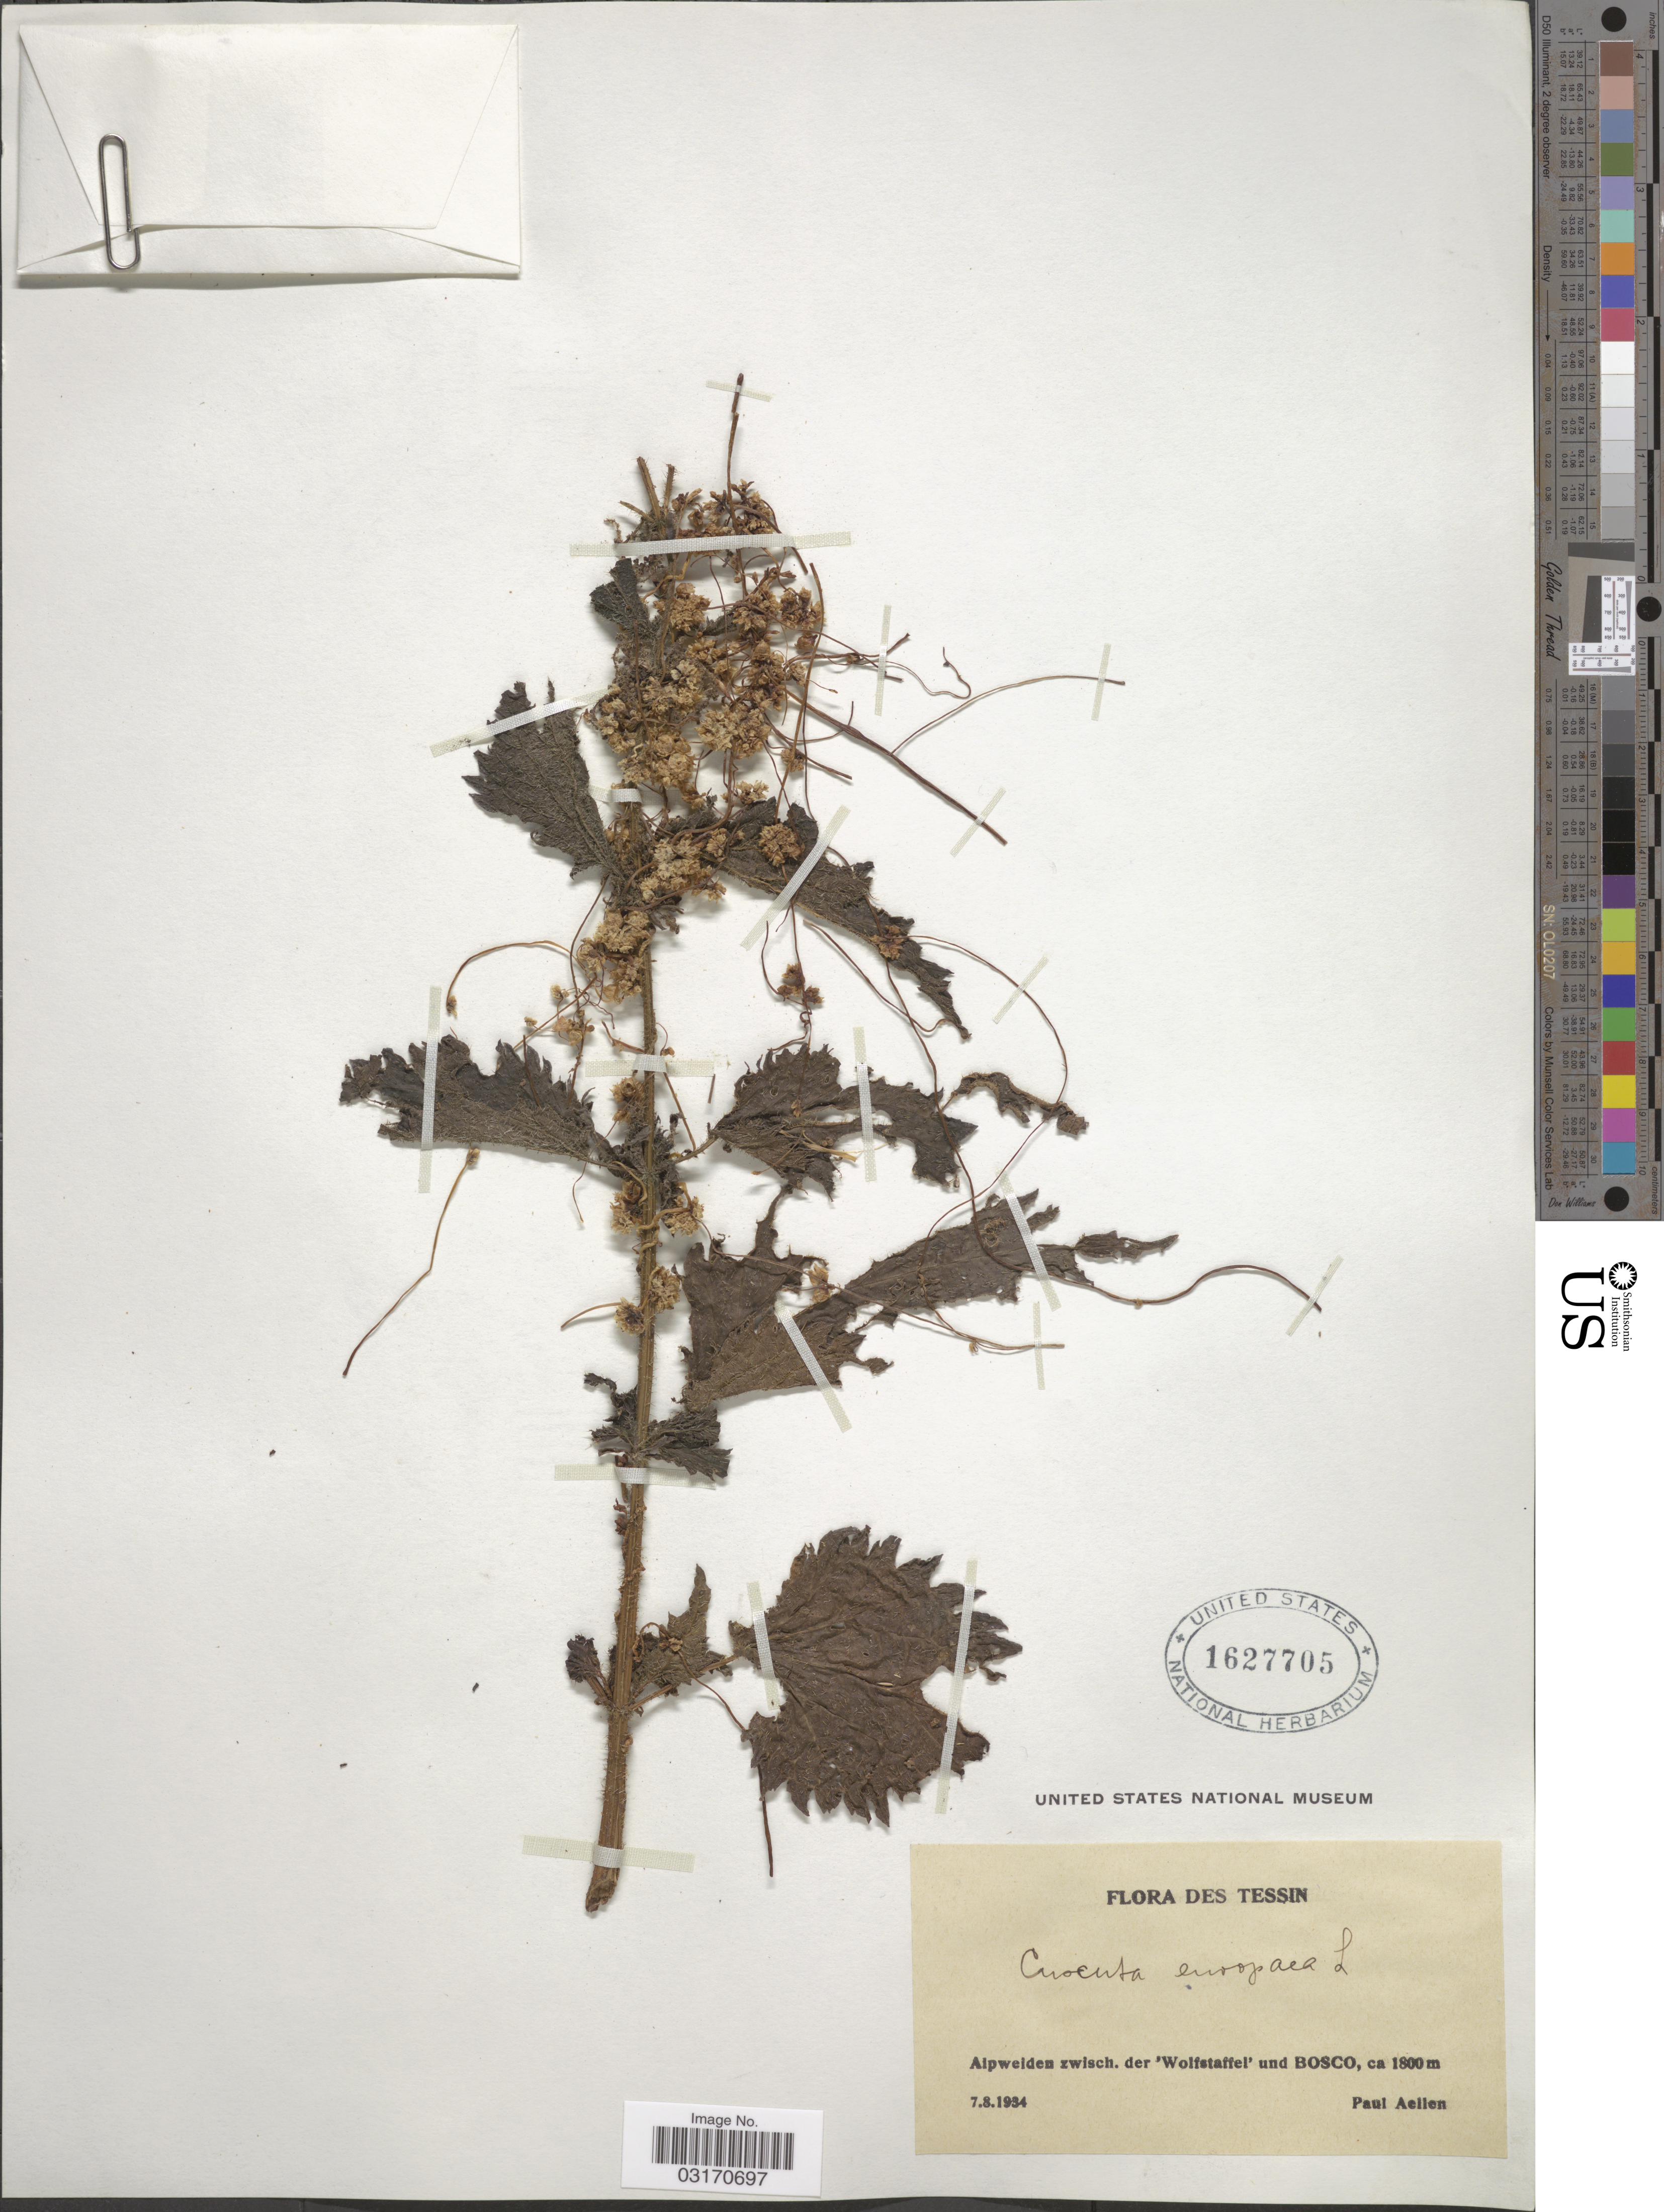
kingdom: Plantae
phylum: Tracheophyta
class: Magnoliopsida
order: Solanales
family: Convolvulaceae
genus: Cuscuta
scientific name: Cuscuta europaea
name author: L.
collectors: P. Aellen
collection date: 1934-08-07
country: Switzerland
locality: Tessin. Alpweiden zwisch. der 'Wolfstaffel' und Bosco.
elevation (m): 1800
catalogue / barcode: US 1627705